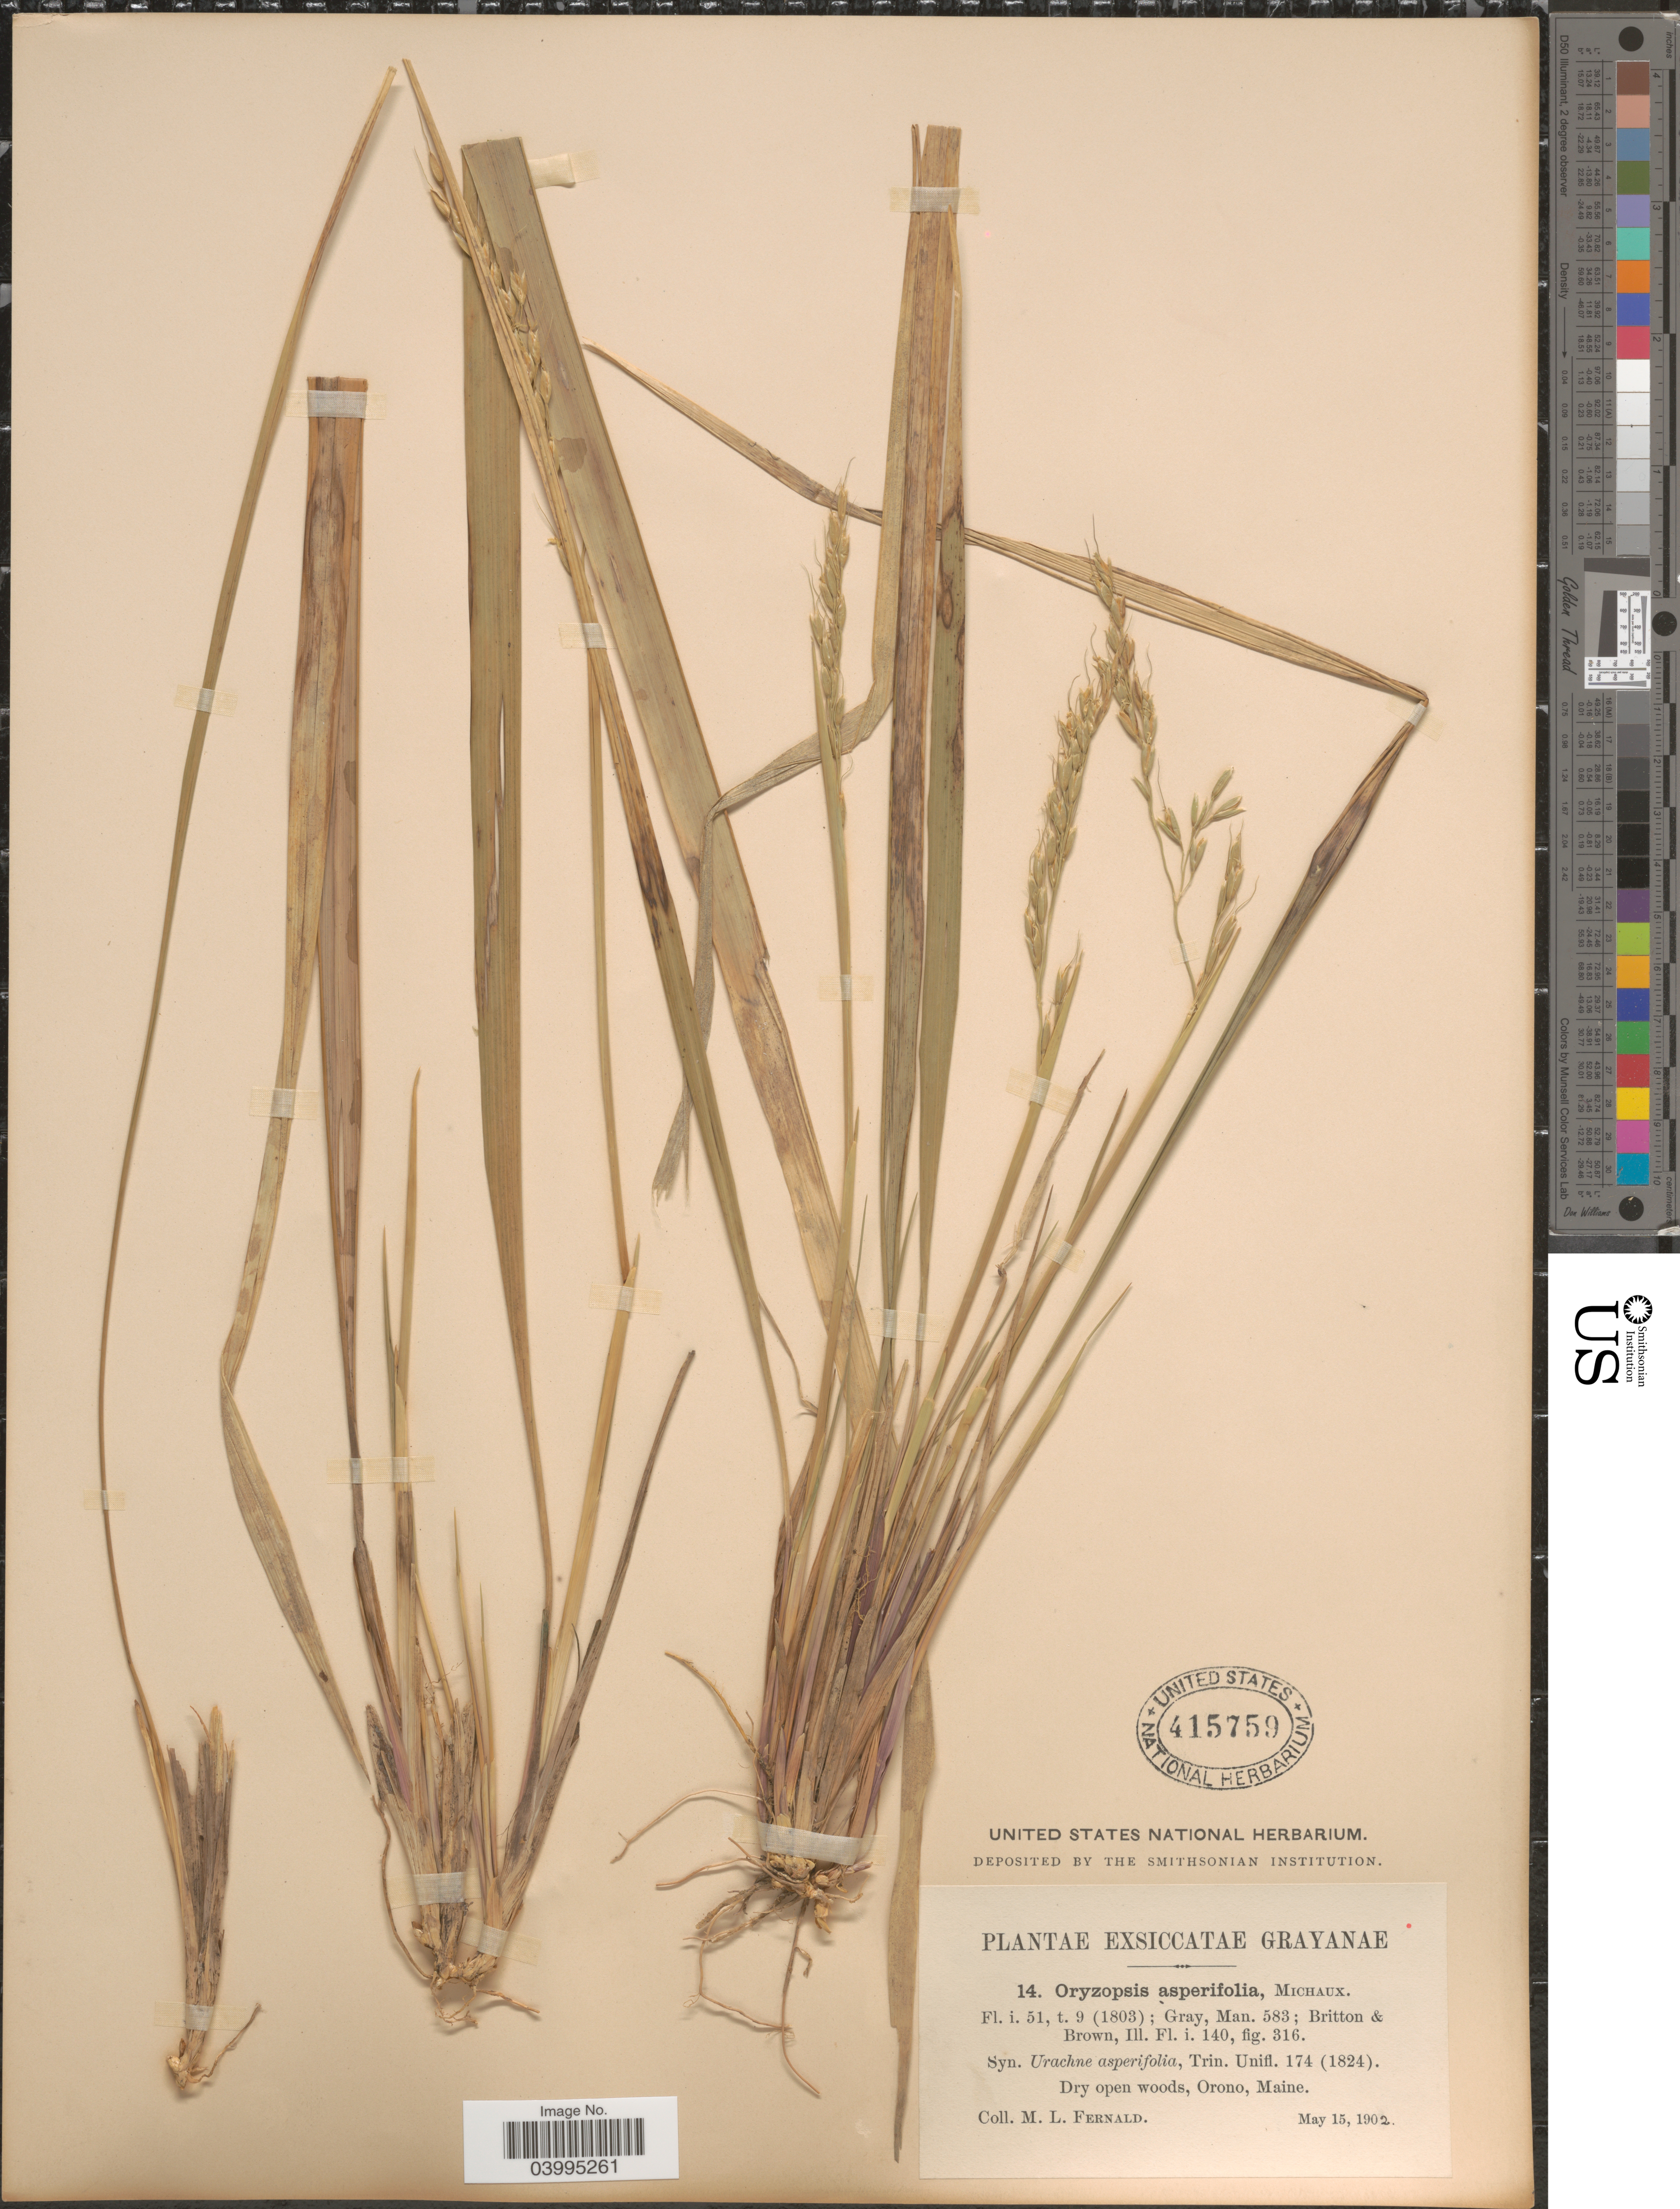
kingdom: Plantae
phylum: Tracheophyta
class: Liliopsida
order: Poales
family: Poaceae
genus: Oryzopsis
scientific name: Oryzopsis asperifolia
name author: Michx.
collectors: M. L. Fernald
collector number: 14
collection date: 1902-05-15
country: United States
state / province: Maine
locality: Dry open woods, Orono.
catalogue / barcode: US 415759